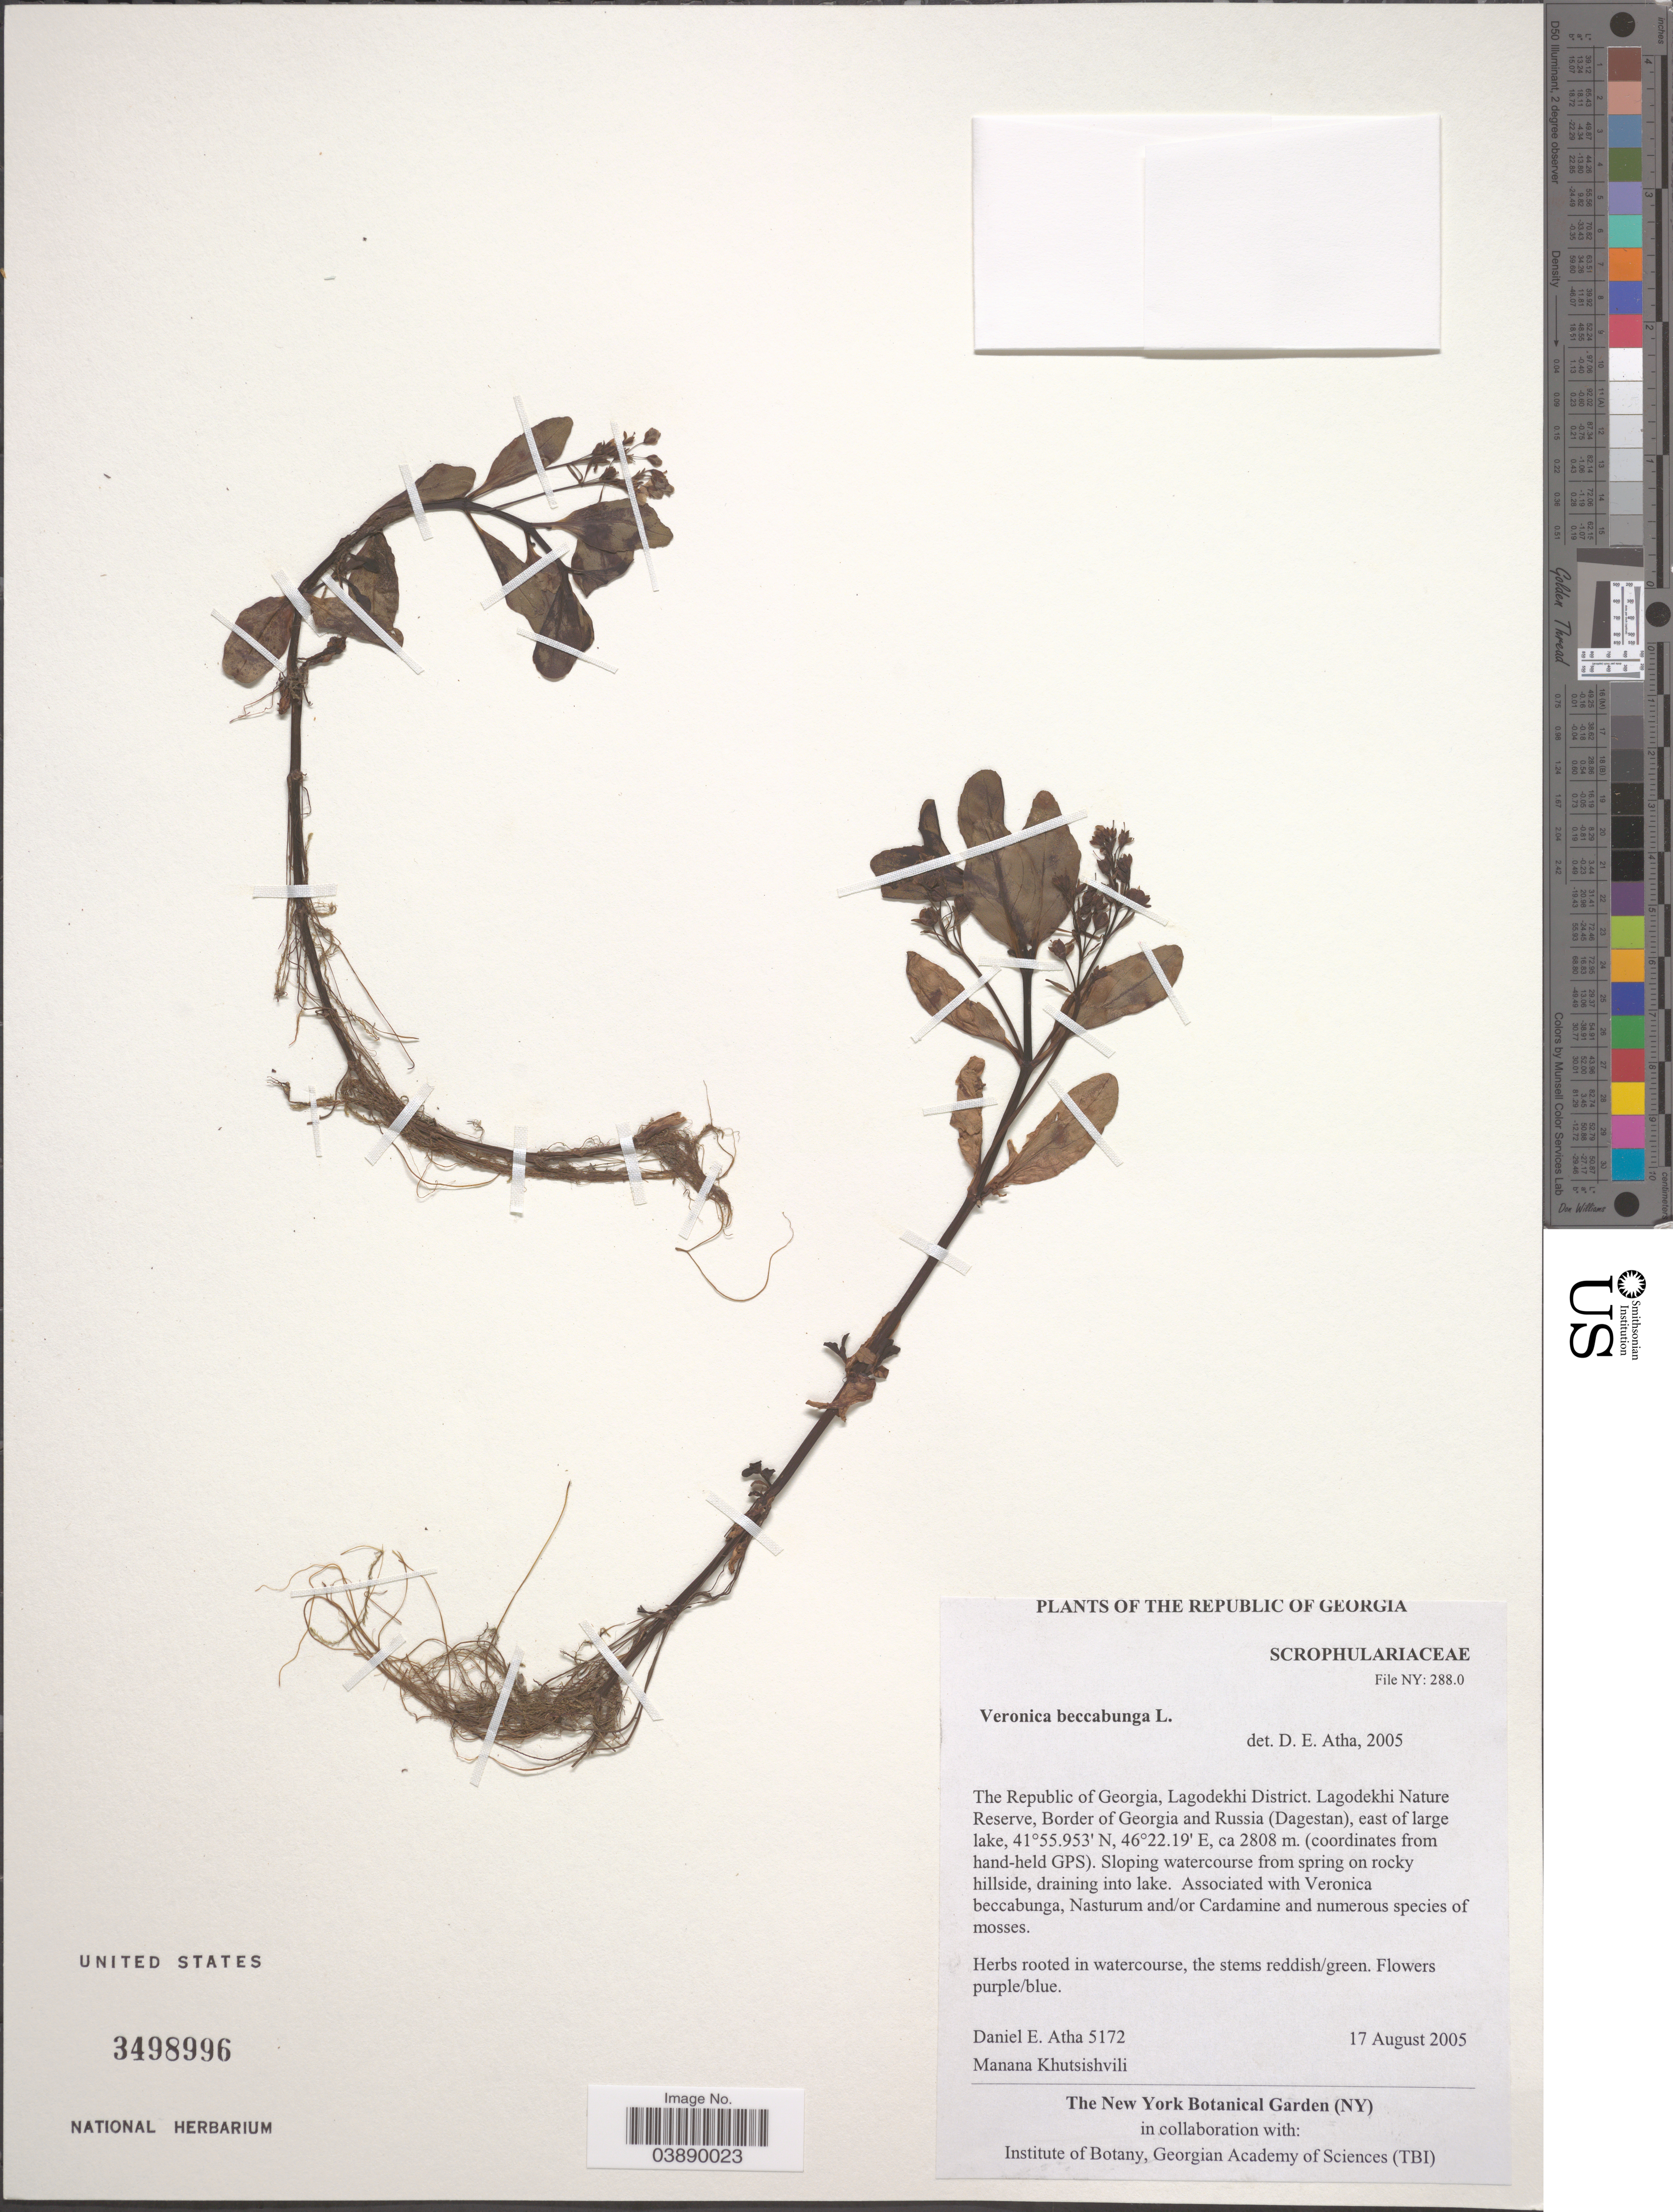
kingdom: Plantae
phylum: Tracheophyta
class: Magnoliopsida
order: Lamiales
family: Plantaginaceae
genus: Veronica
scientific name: Veronica beccabunga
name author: L.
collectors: D. Atha & M. Khutsiskvili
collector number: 5172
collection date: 2005-08-17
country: Russian Federation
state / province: Dagestan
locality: Lagodekhi District. Lagodekhi Nature Reserve, Border of Georgia and Russia (Dagestan), east of large lake.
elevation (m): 2808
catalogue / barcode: US 3498996